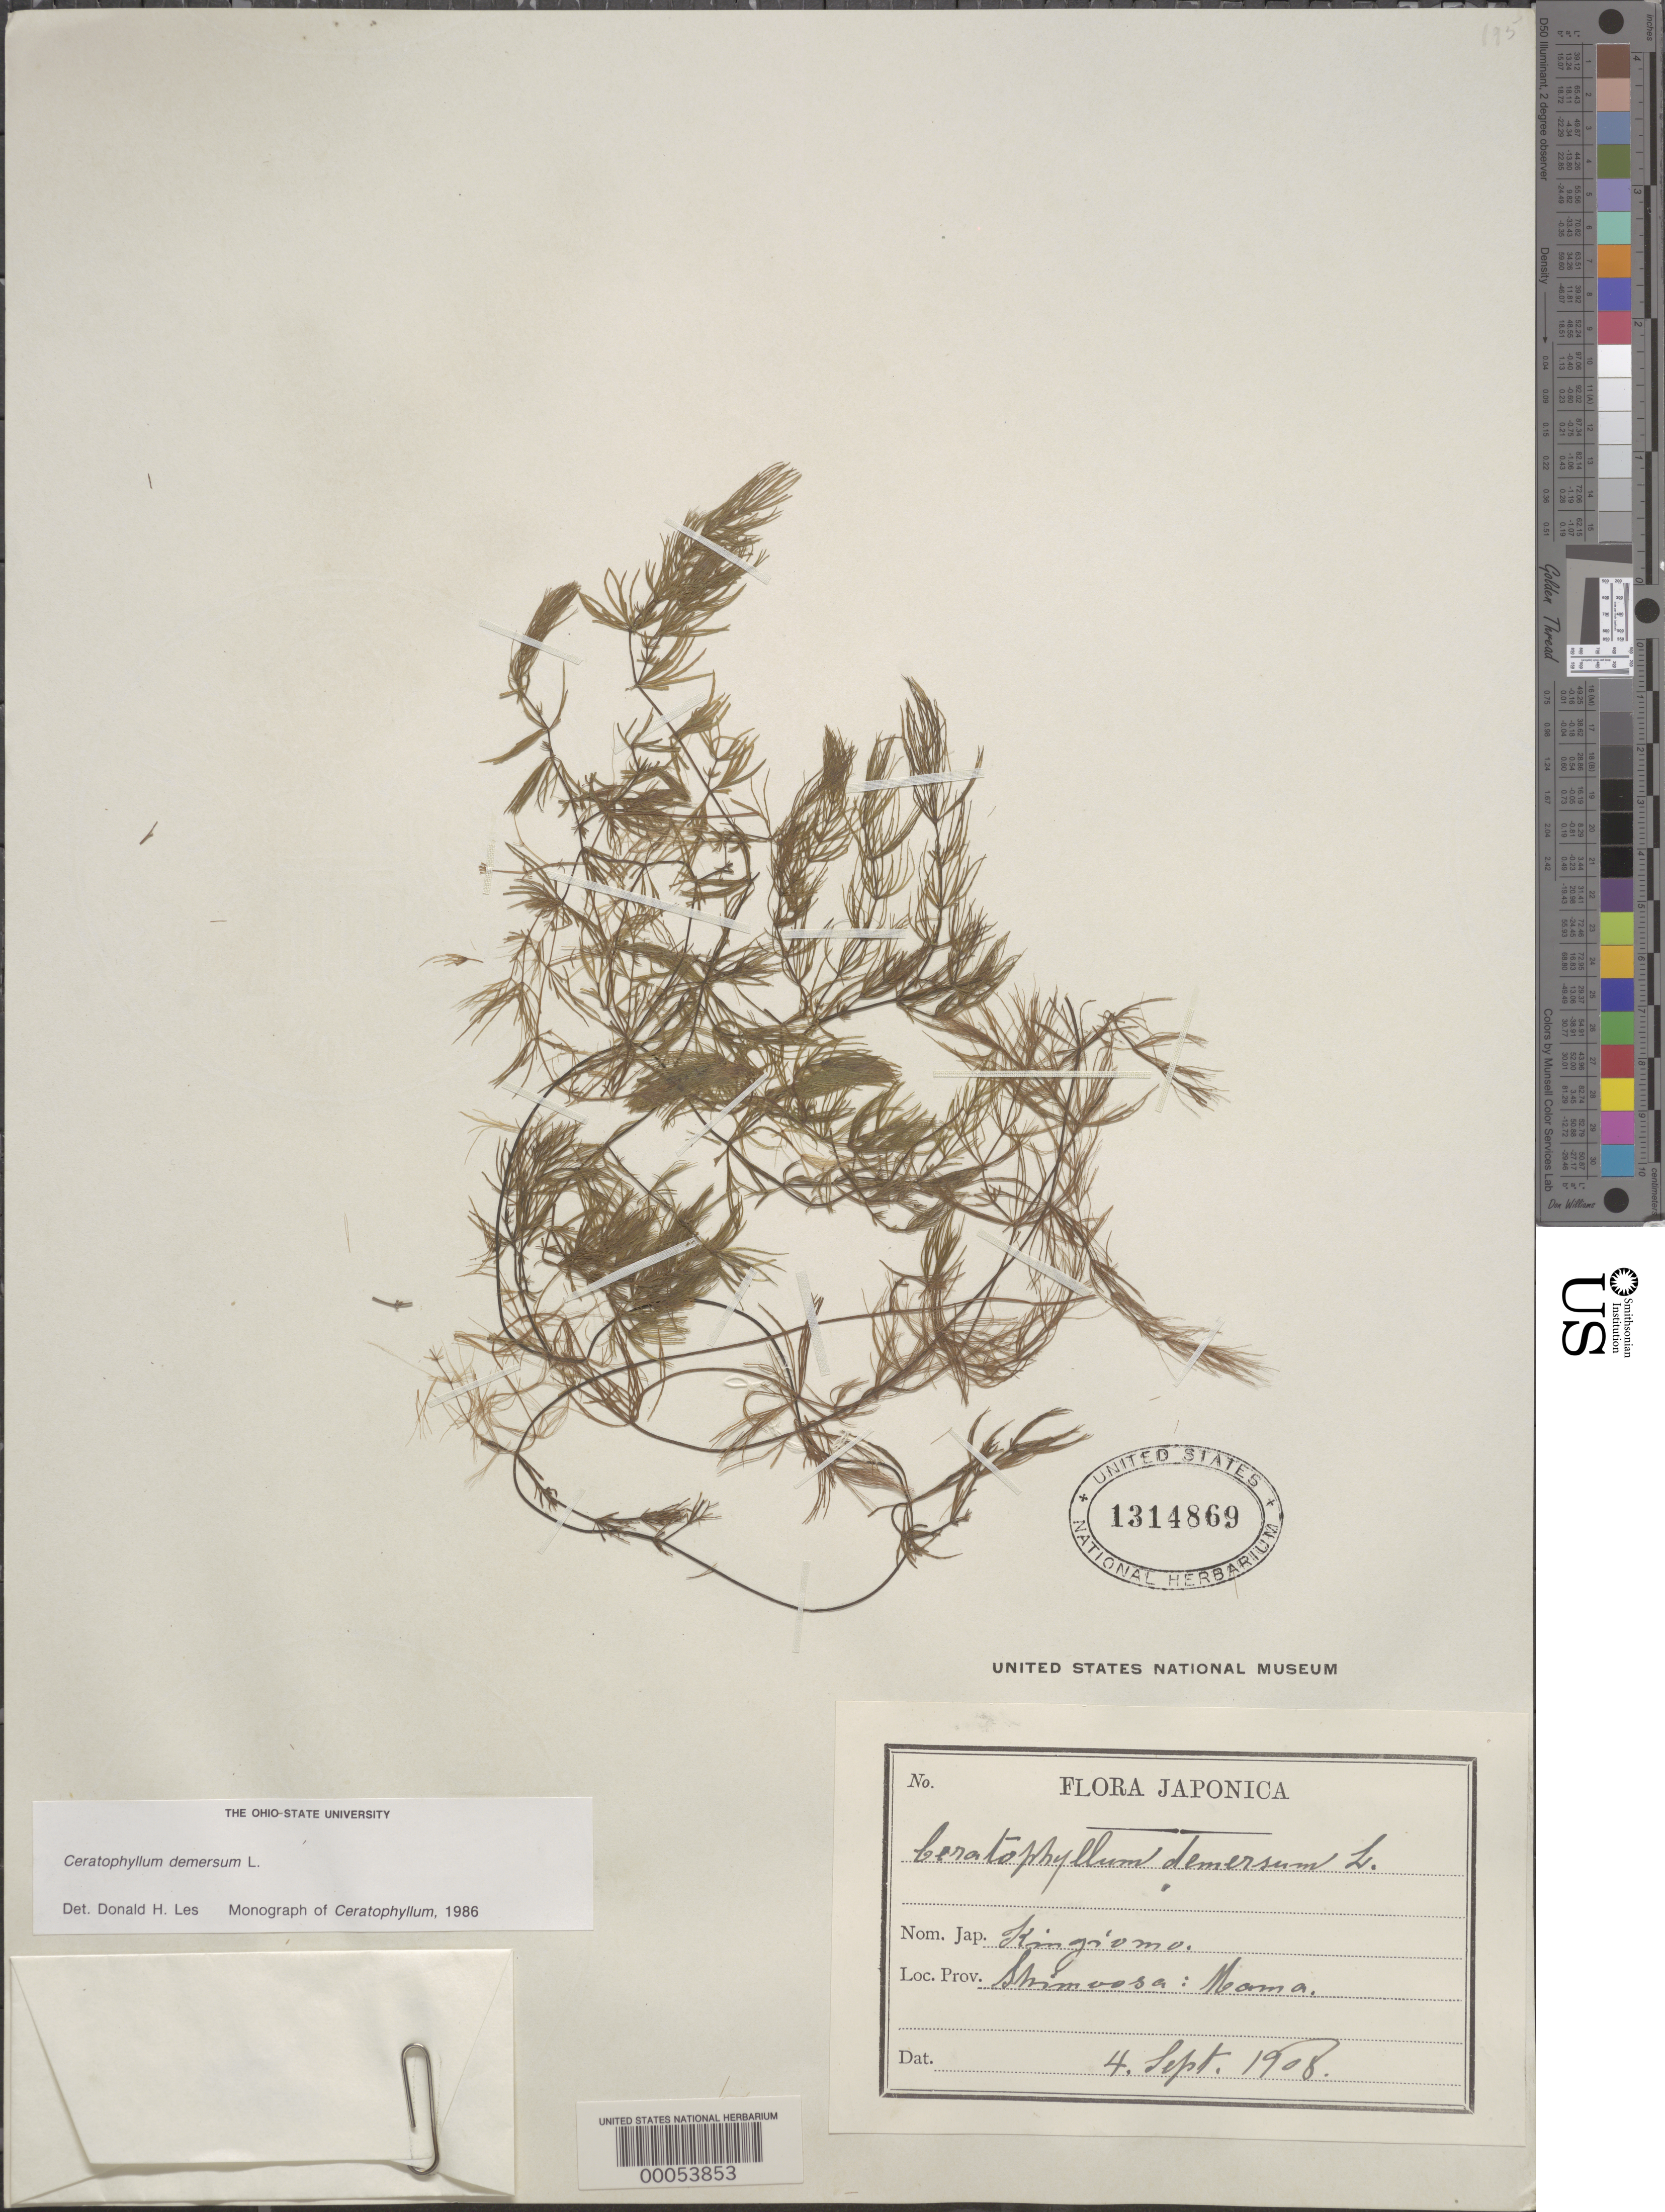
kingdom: Plantae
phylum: Tracheophyta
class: Magnoliopsida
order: Ceratophyllales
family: Ceratophyllaceae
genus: Ceratophyllum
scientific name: Ceratophyllum demersum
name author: L.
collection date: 1908-09-04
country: Japan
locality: Shimoosa: Mama.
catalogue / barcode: US 1314869